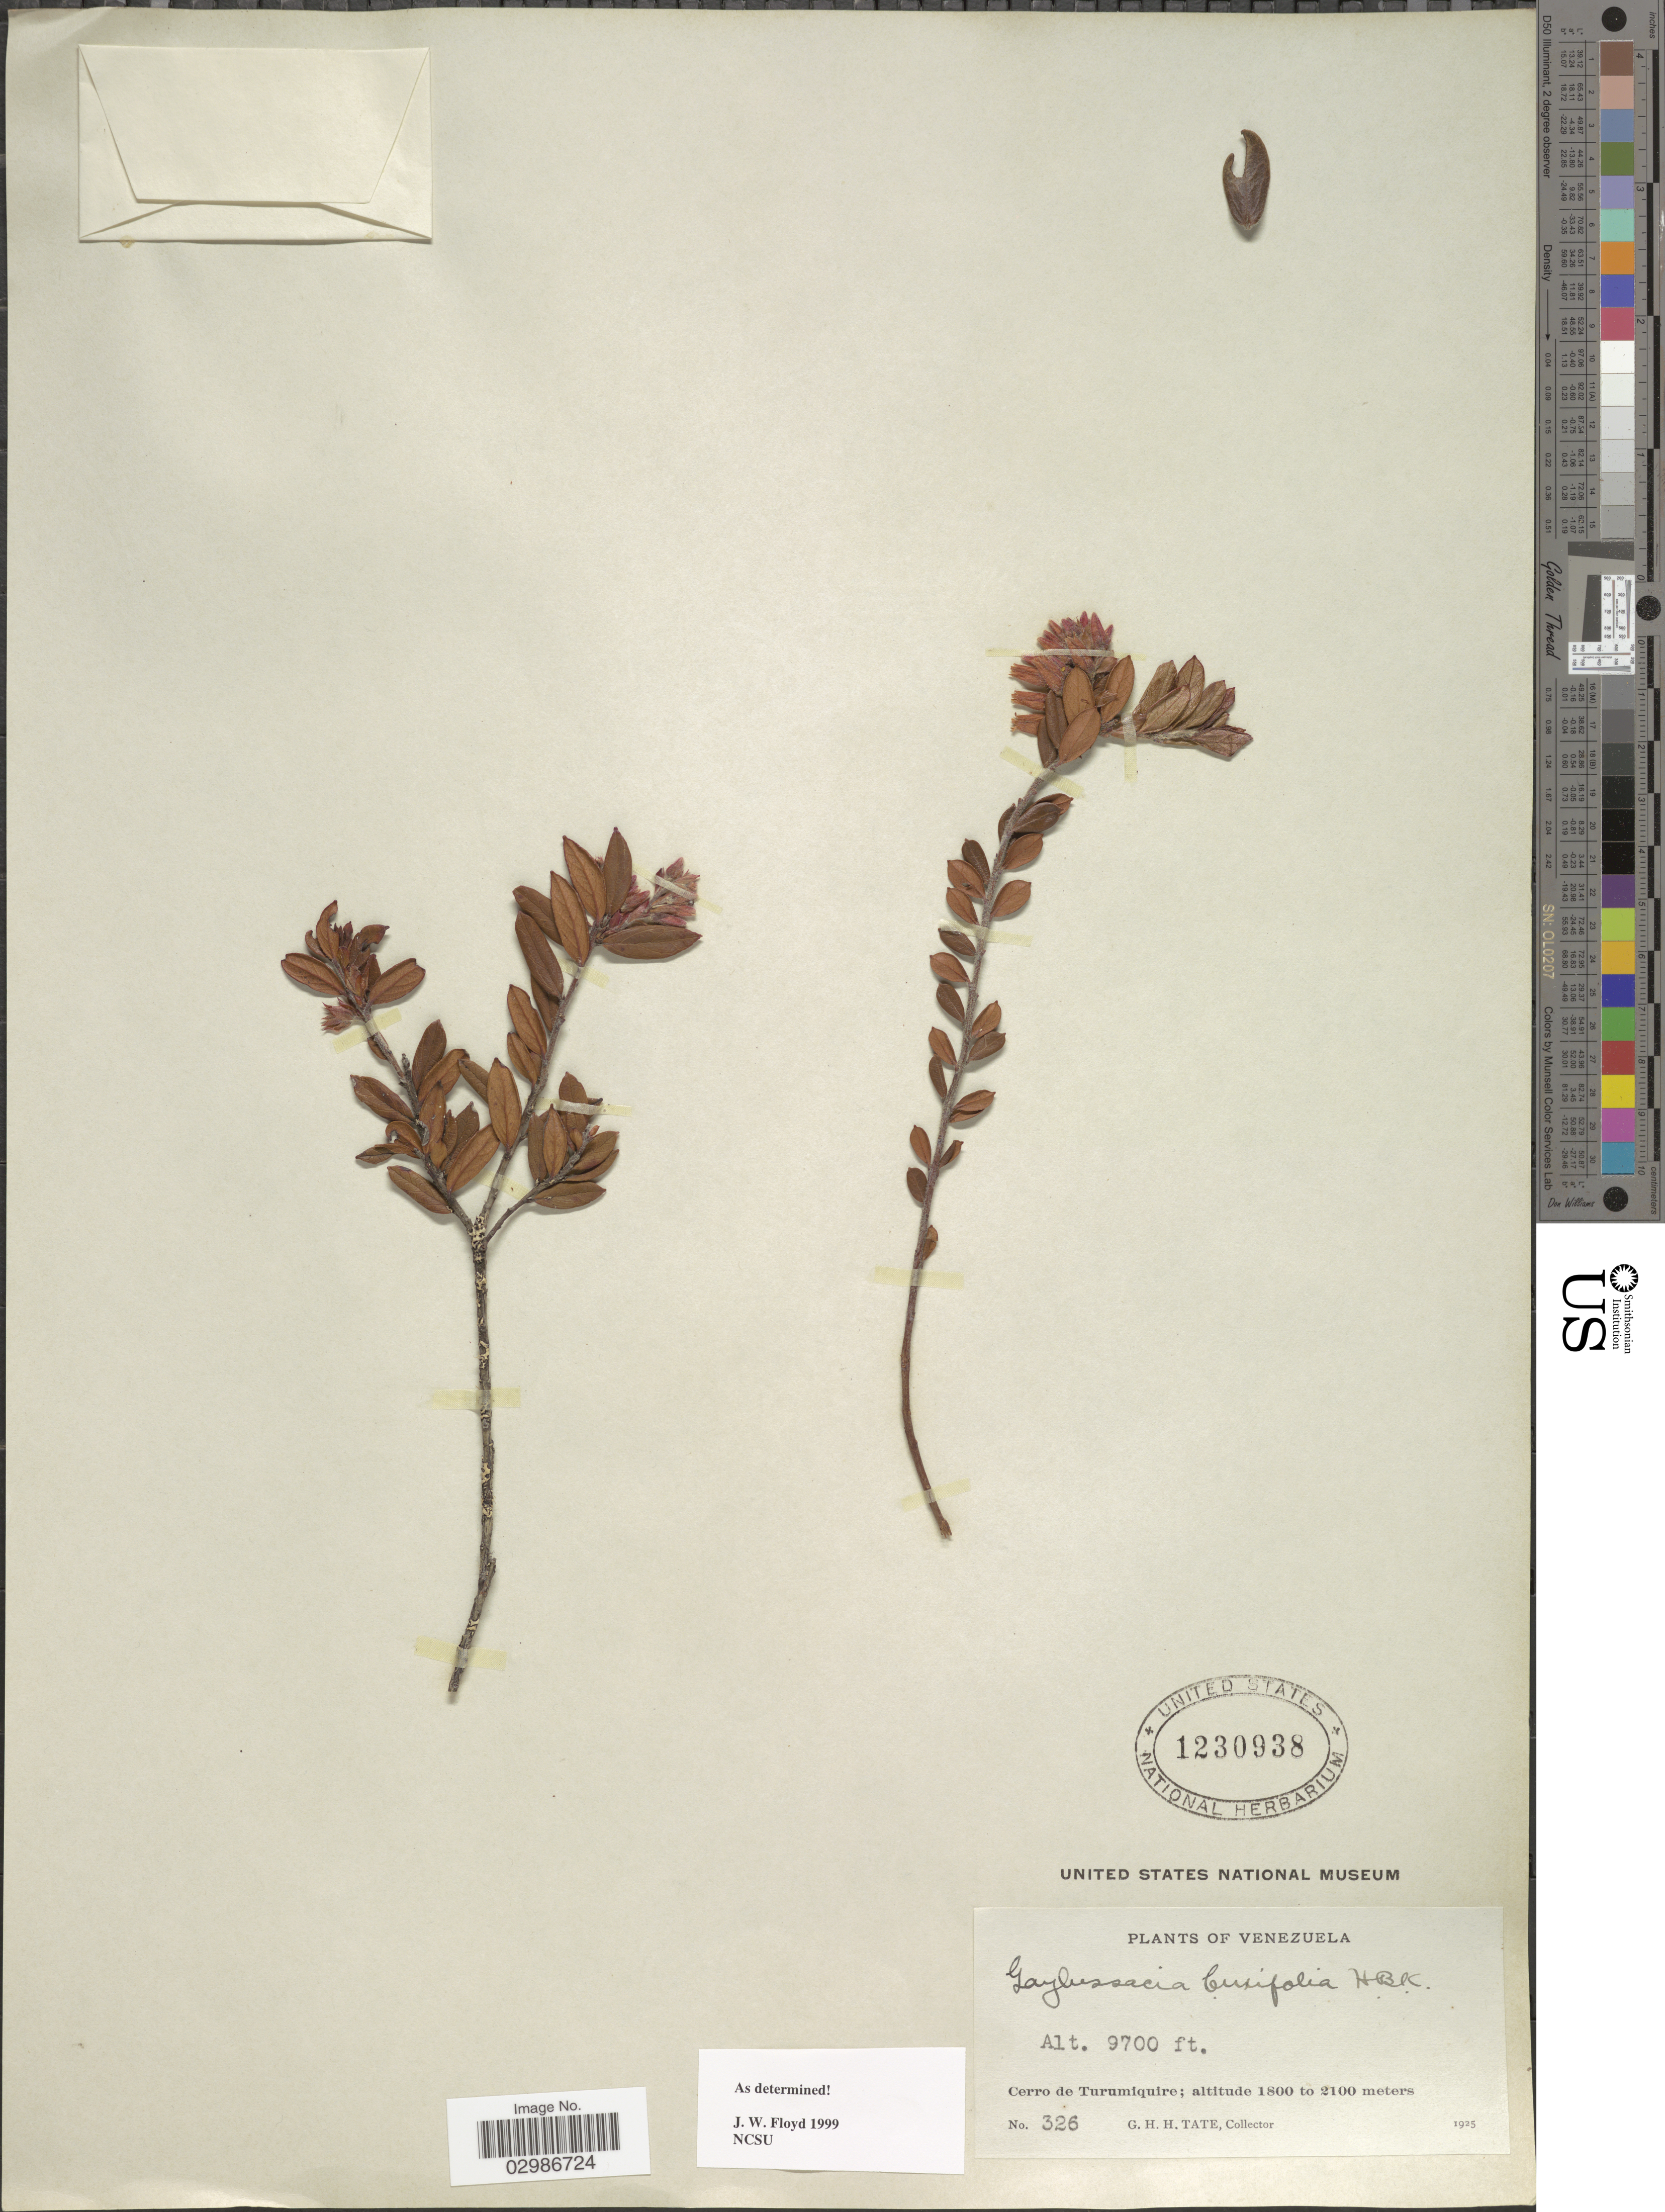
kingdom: Plantae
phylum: Tracheophyta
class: Magnoliopsida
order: Ericales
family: Ericaceae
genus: Gaylussacia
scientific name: Gaylussacia buxifolia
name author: Kunth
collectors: G. H. H.Tate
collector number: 326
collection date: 1925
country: Venezuela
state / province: Monagas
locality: Cerro de Turumiquire.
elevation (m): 1800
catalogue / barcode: US 1230938